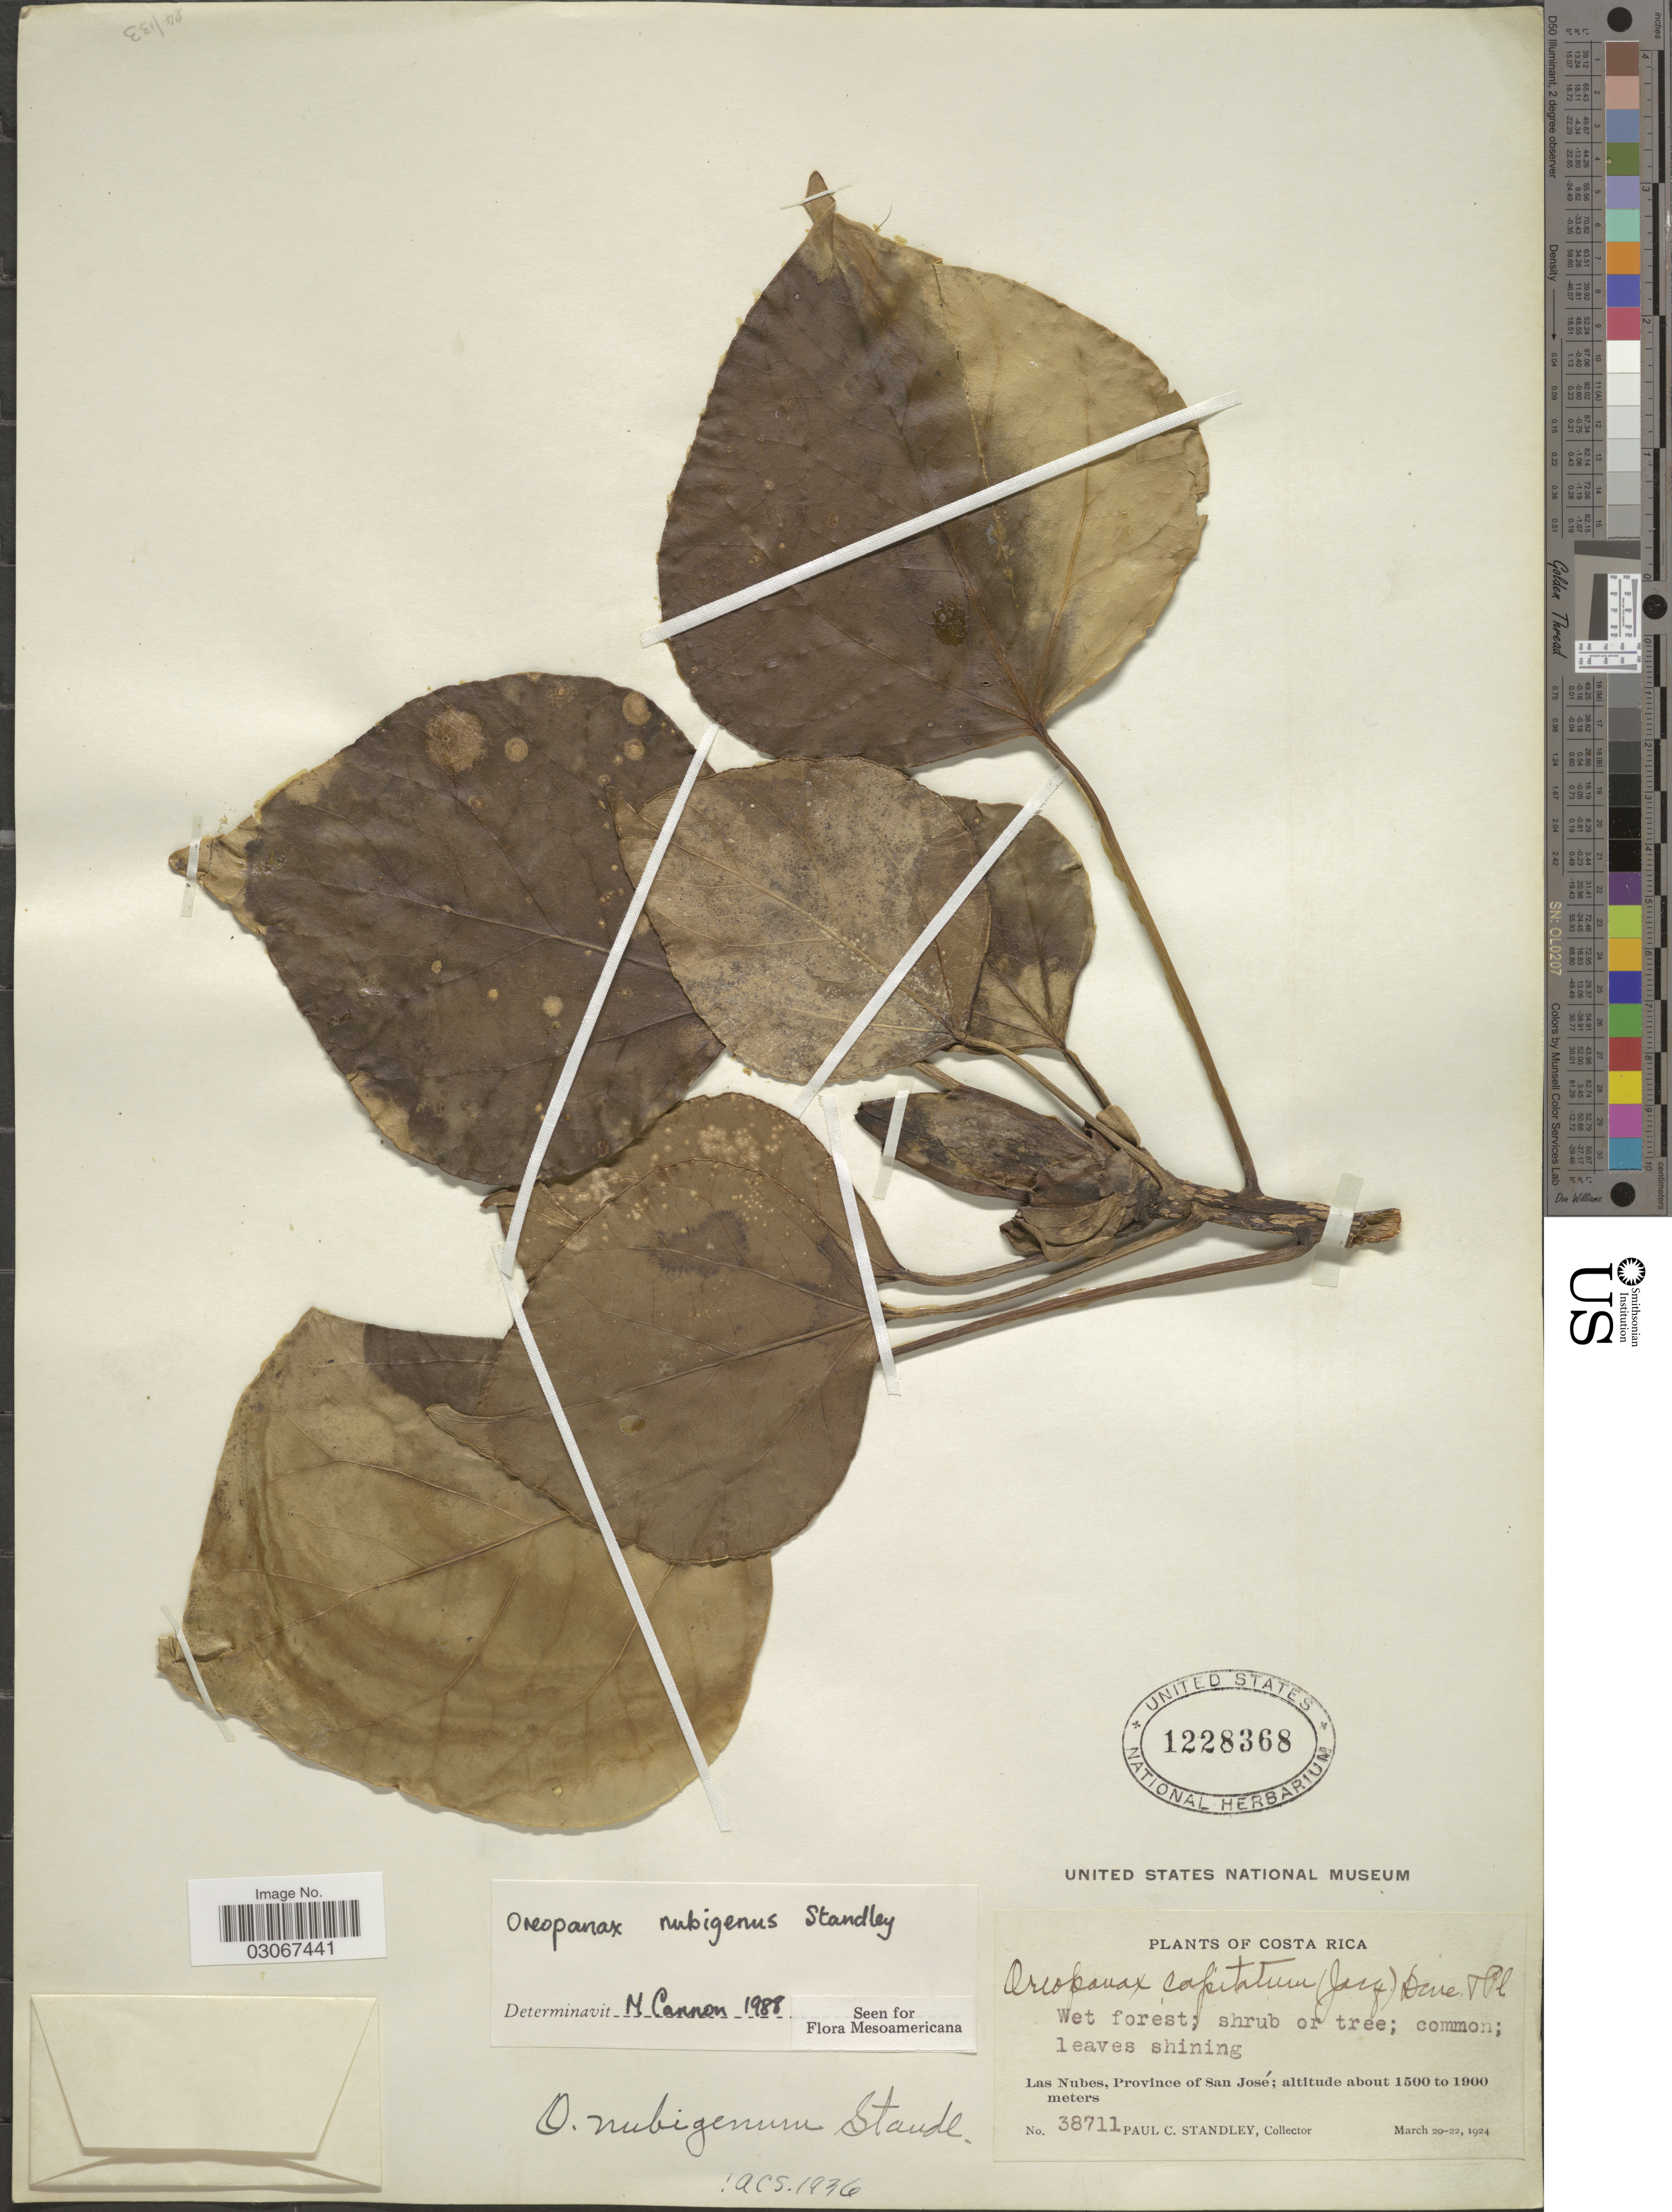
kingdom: Plantae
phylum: Tracheophyta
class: Magnoliopsida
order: Apiales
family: Araliaceae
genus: Oreopanax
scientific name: Oreopanax nubigenus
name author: Standl.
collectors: P. C. Standley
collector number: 38711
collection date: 1924-03-20/1924-03-22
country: Costa Rica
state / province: San José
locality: Las Nubes.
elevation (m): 1500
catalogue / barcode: US 1228368